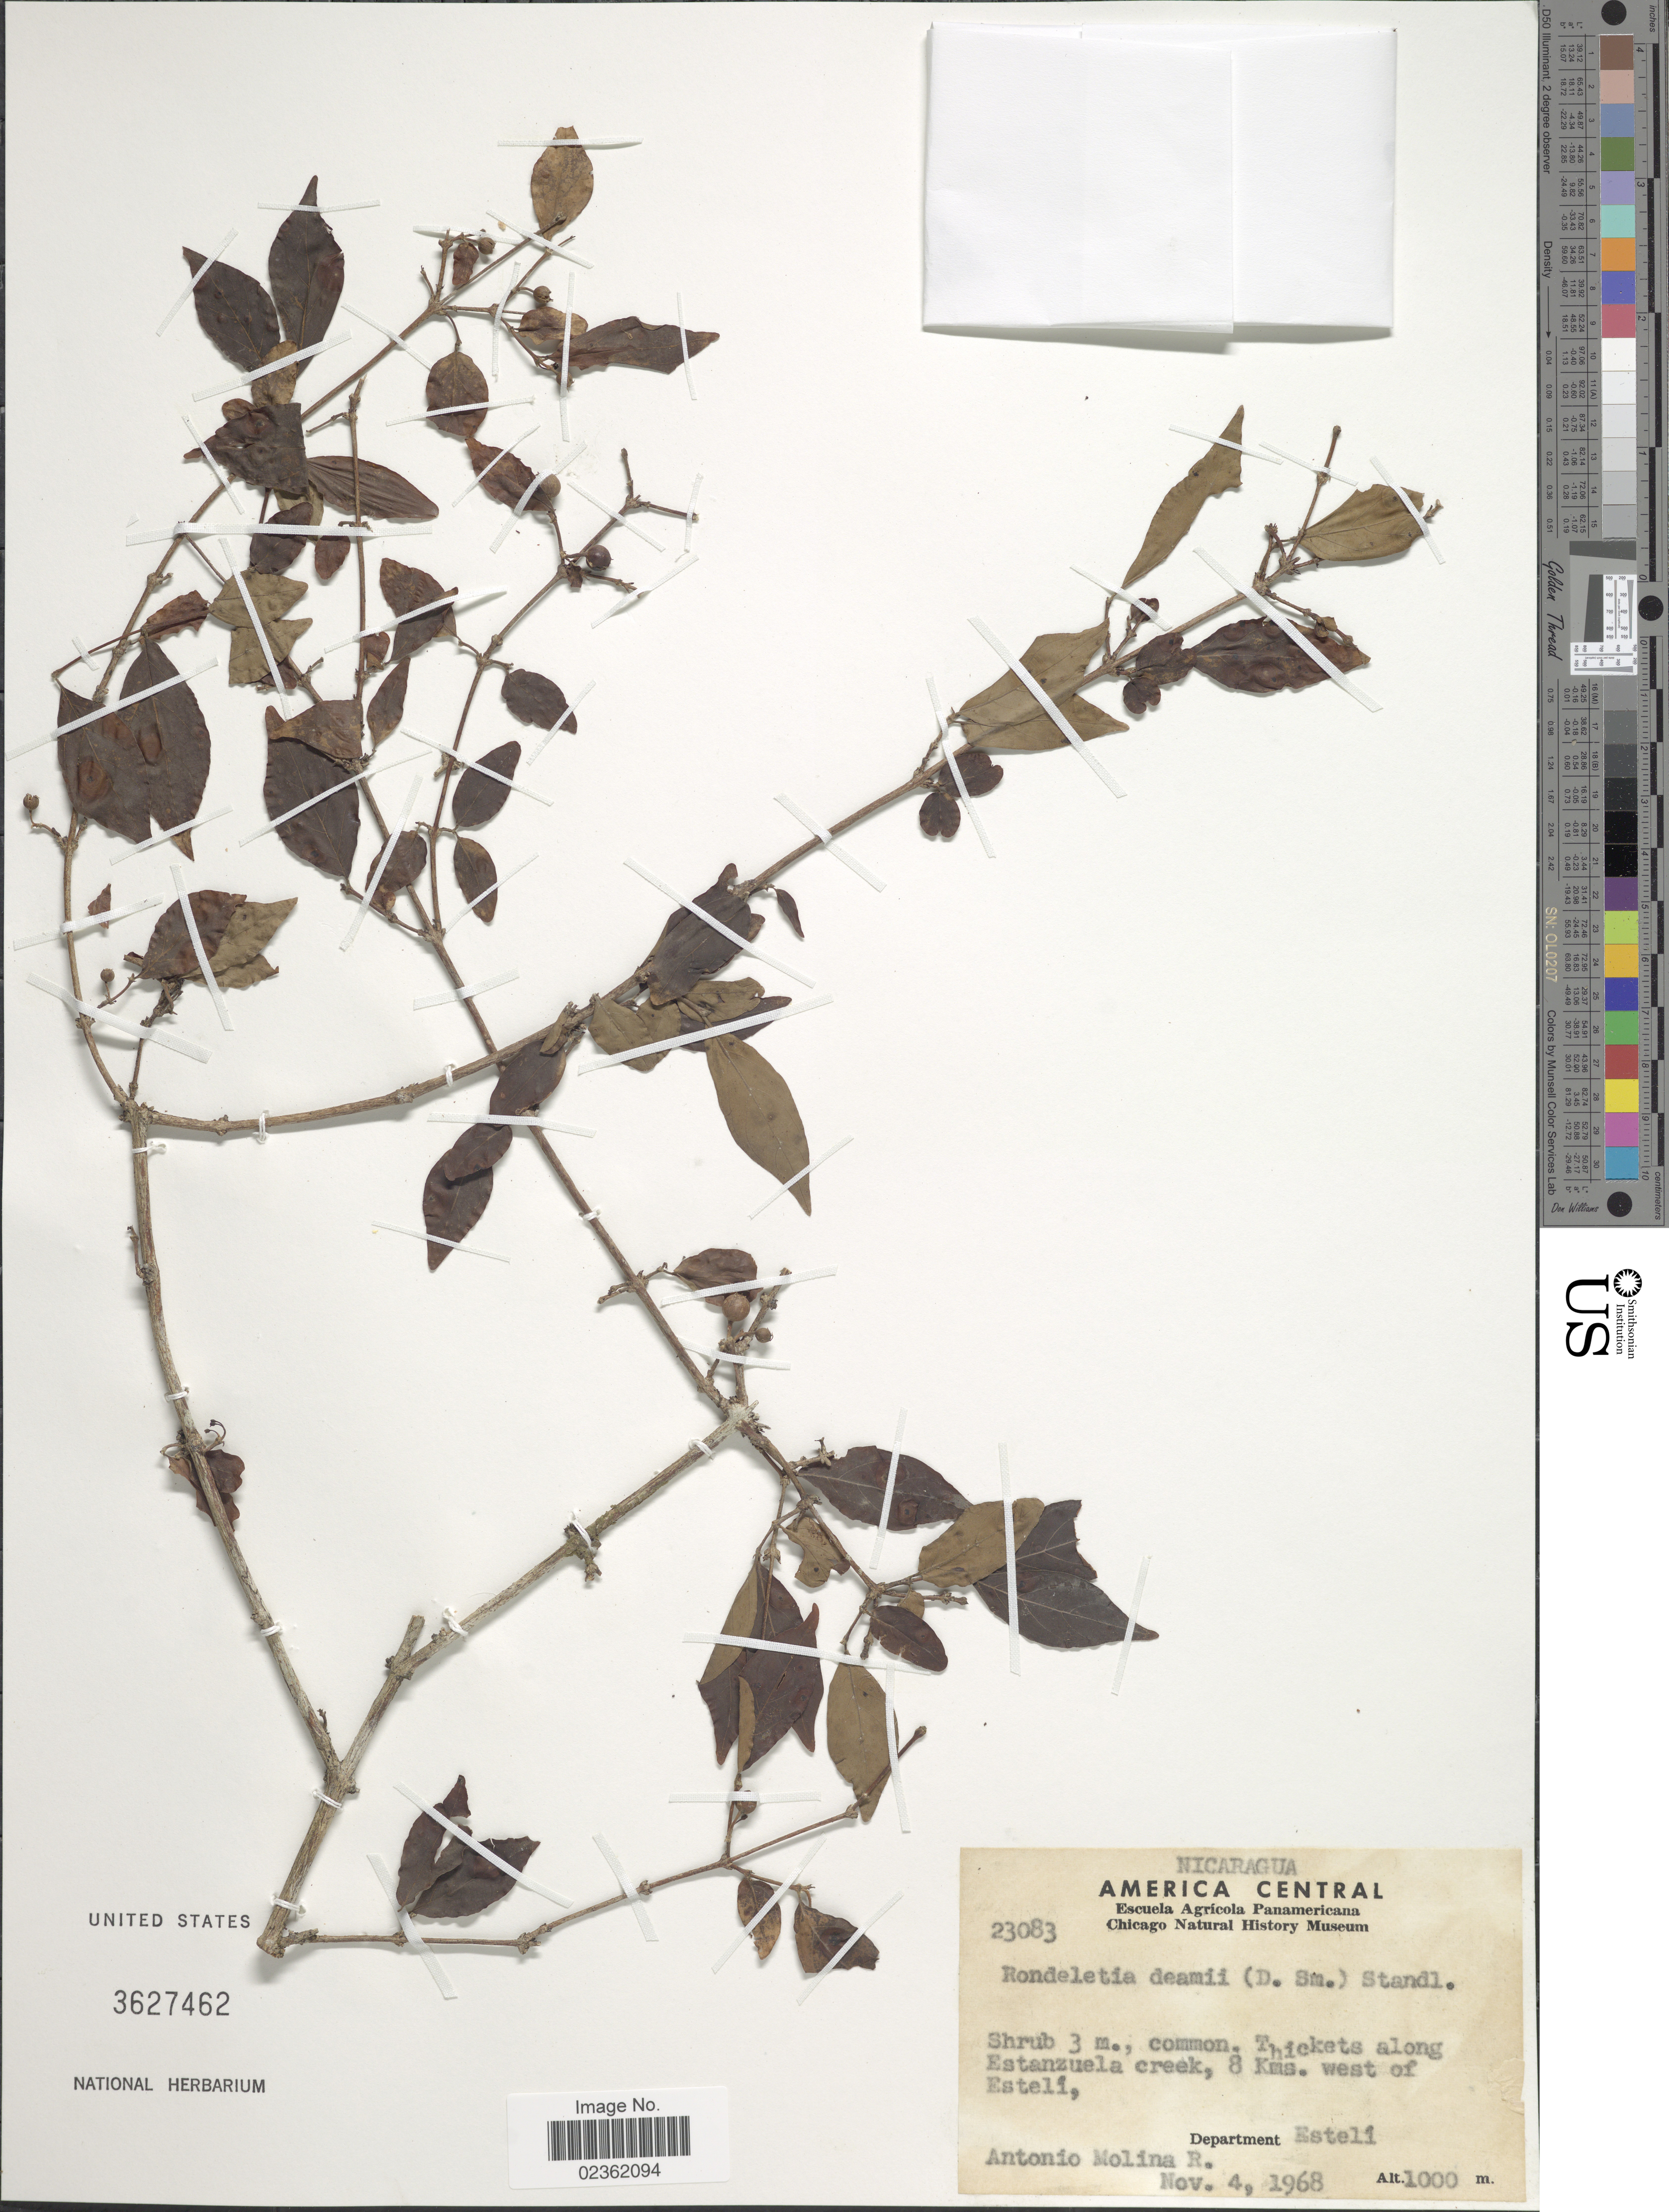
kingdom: Plantae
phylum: Tracheophyta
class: Magnoliopsida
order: Gentianales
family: Rubiaceae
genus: Rondeletia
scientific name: Rondeletia deamii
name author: (Donn. Sm.) Standl.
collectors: A. Molina R.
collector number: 23083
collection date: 1968-11-04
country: Nicaragua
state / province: Esteli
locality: Thickets along Estanzuela creek, 8 Kms. west of Esteli.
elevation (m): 1000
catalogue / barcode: US 3627462